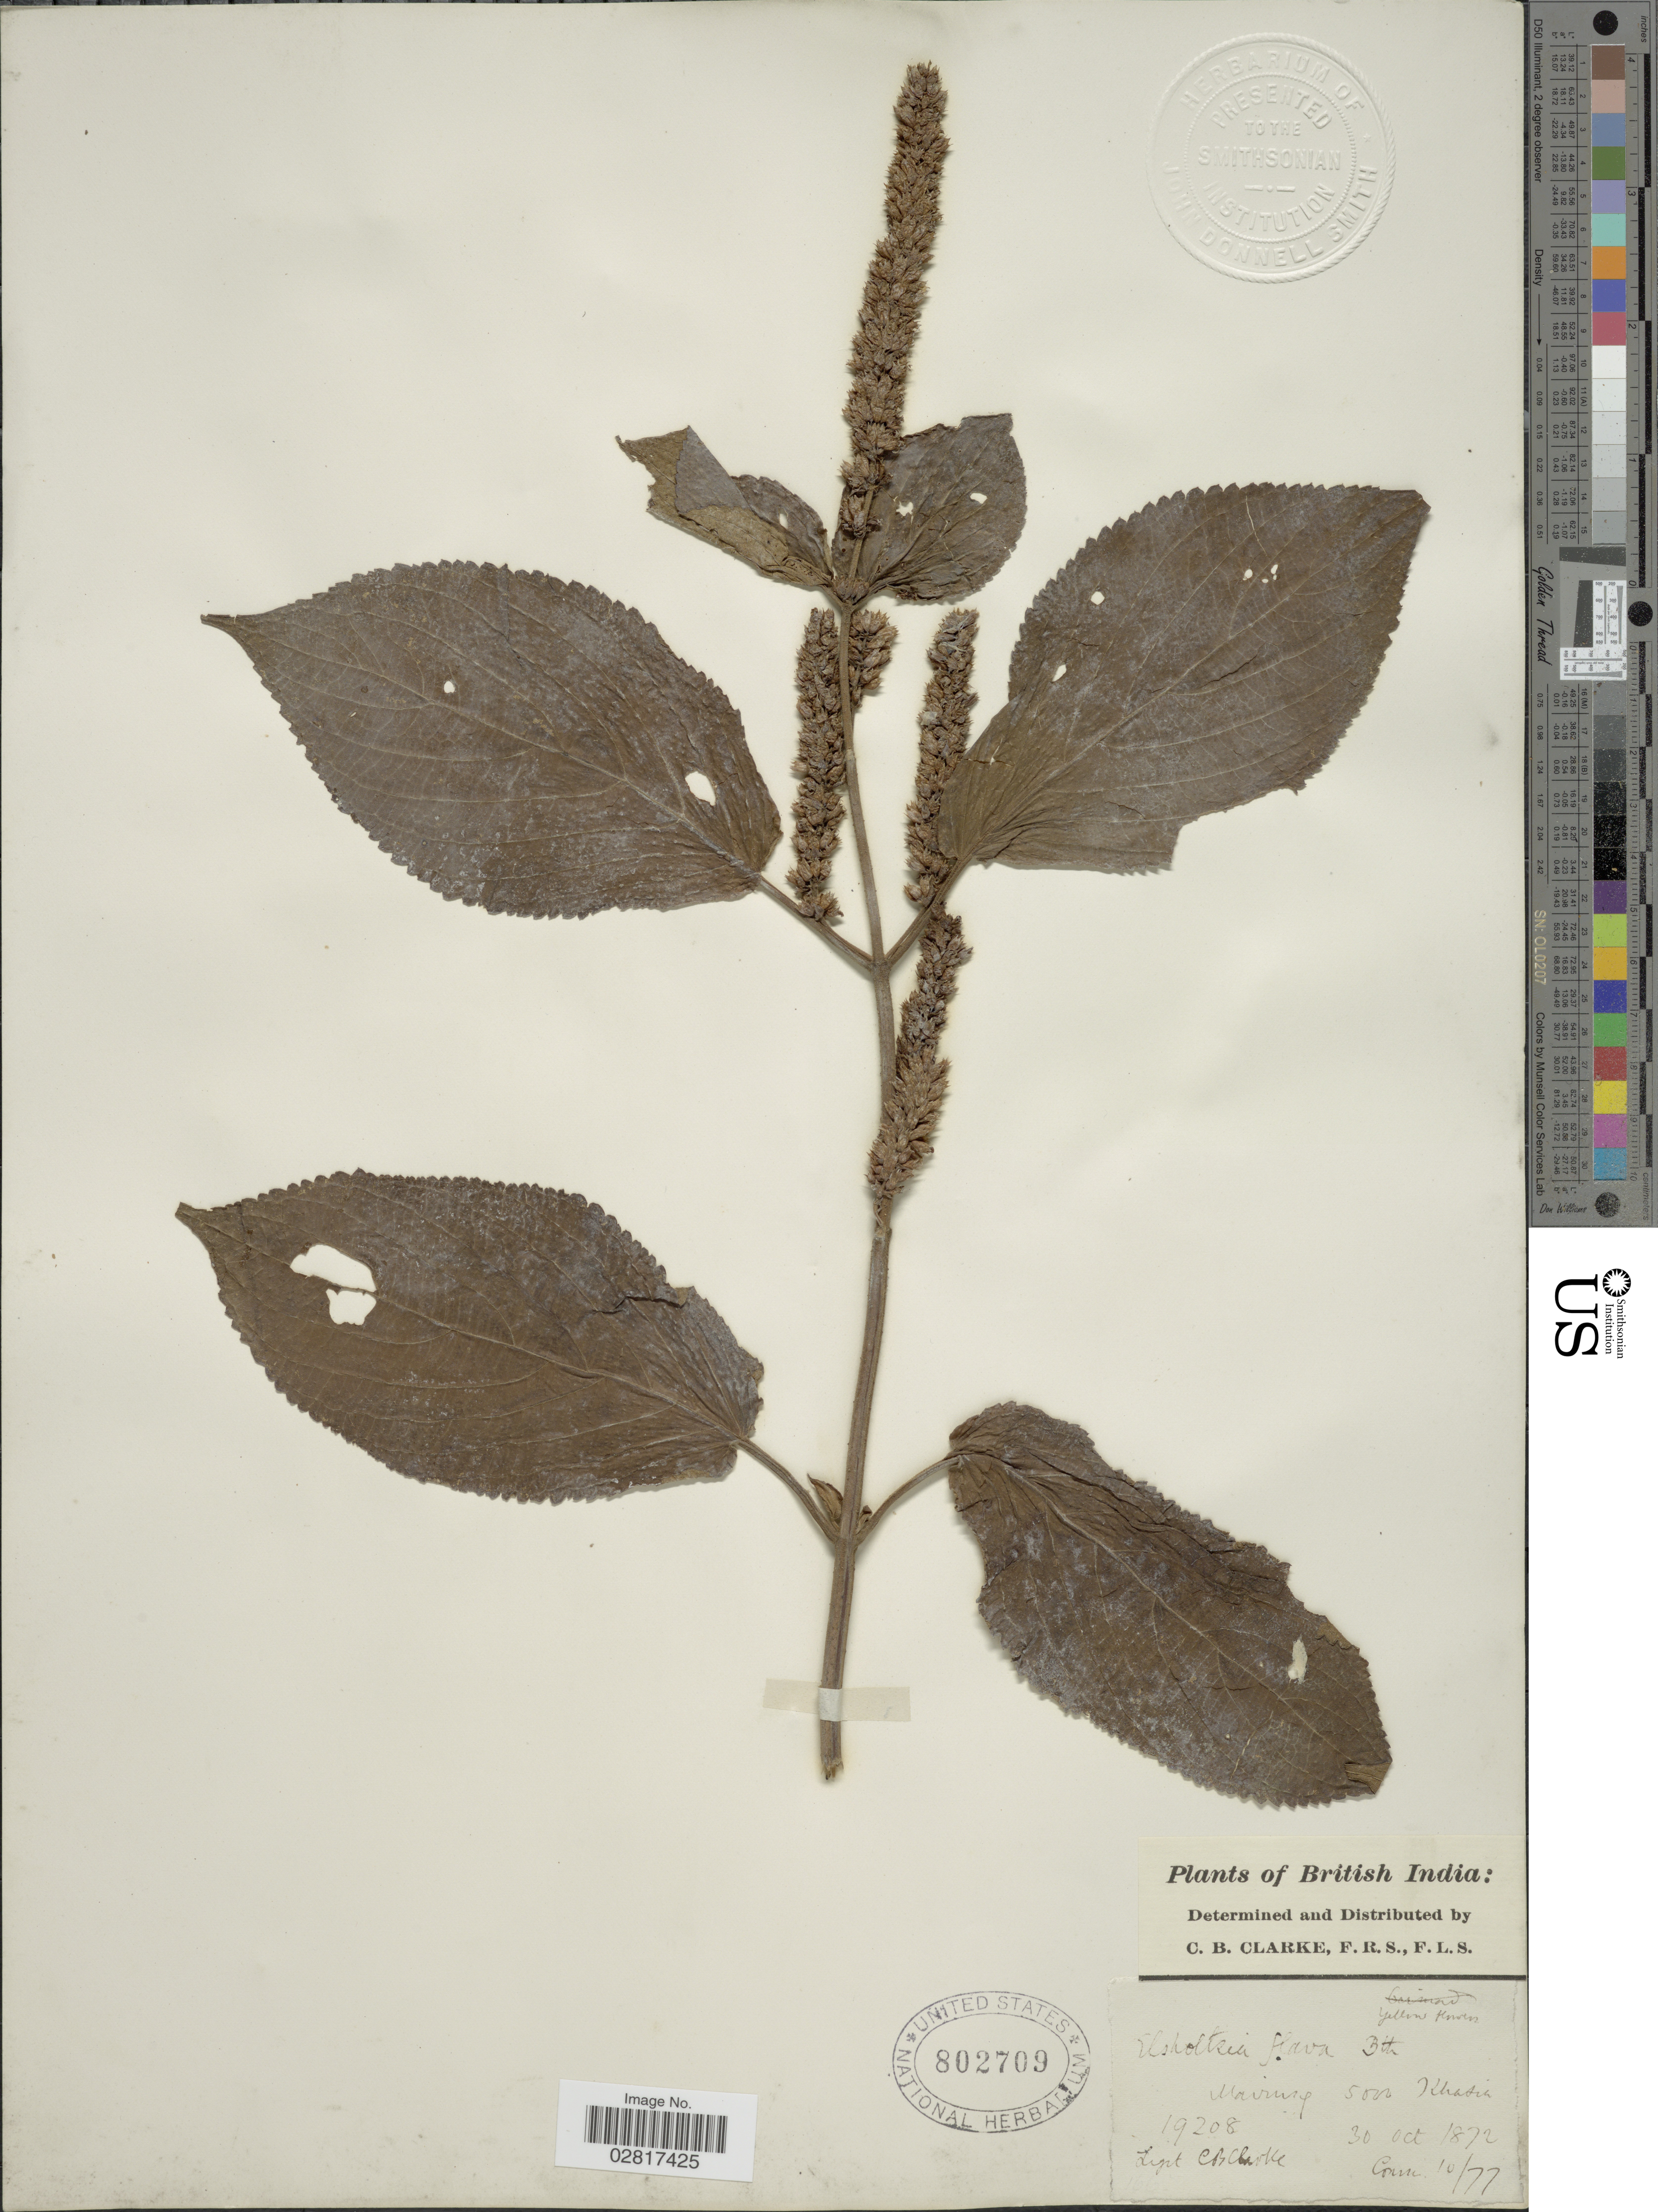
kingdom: Plantae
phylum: Tracheophyta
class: Magnoliopsida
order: Lamiales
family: Lamiaceae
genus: Elsholtzia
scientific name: Elsholtzia flava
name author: (Benth.) Benth.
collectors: C. B. Clarke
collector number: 19208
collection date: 1872-10-30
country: India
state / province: Meghalaya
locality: British India. Mairung Khasia.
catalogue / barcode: US 802709